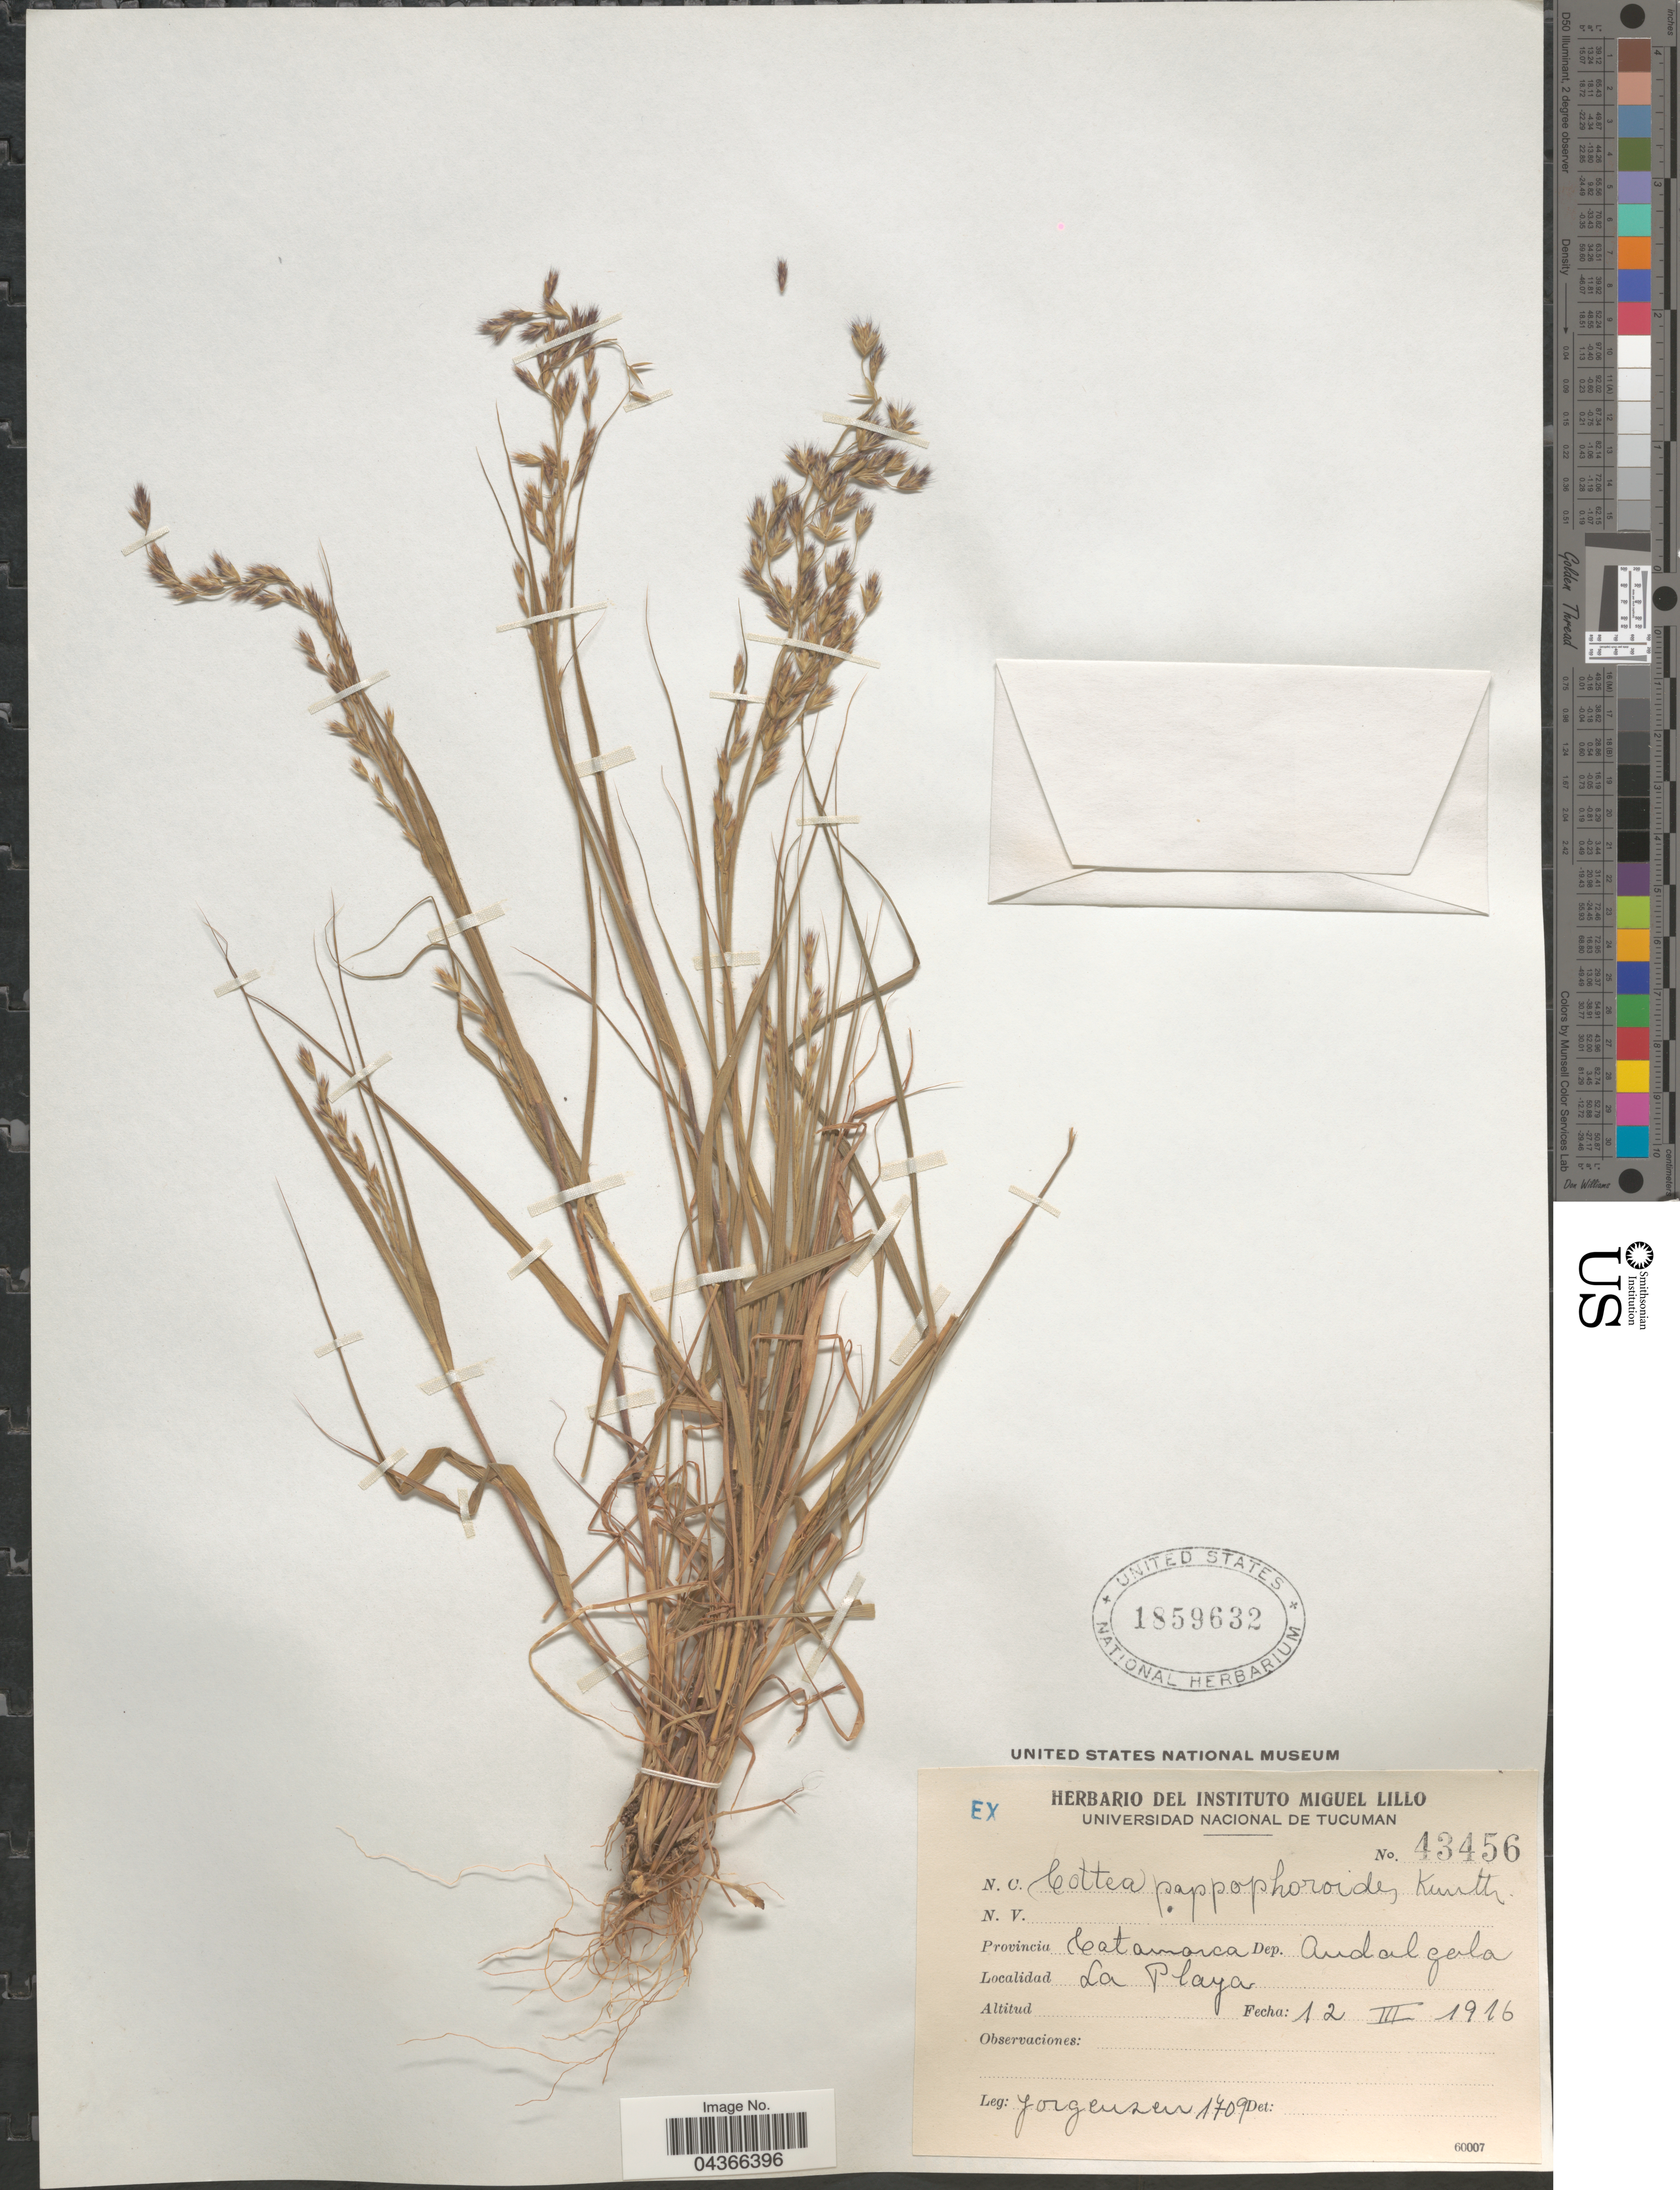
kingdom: Plantae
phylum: Tracheophyta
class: Liliopsida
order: Poales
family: Poaceae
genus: Cottea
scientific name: Cottea pappophoroides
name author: Kunth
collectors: Jorgensen, --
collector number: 1709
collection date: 1916-03-12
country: Argentina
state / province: Catamarca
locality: Dep. Andalgala. La Playa.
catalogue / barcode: US 1859632